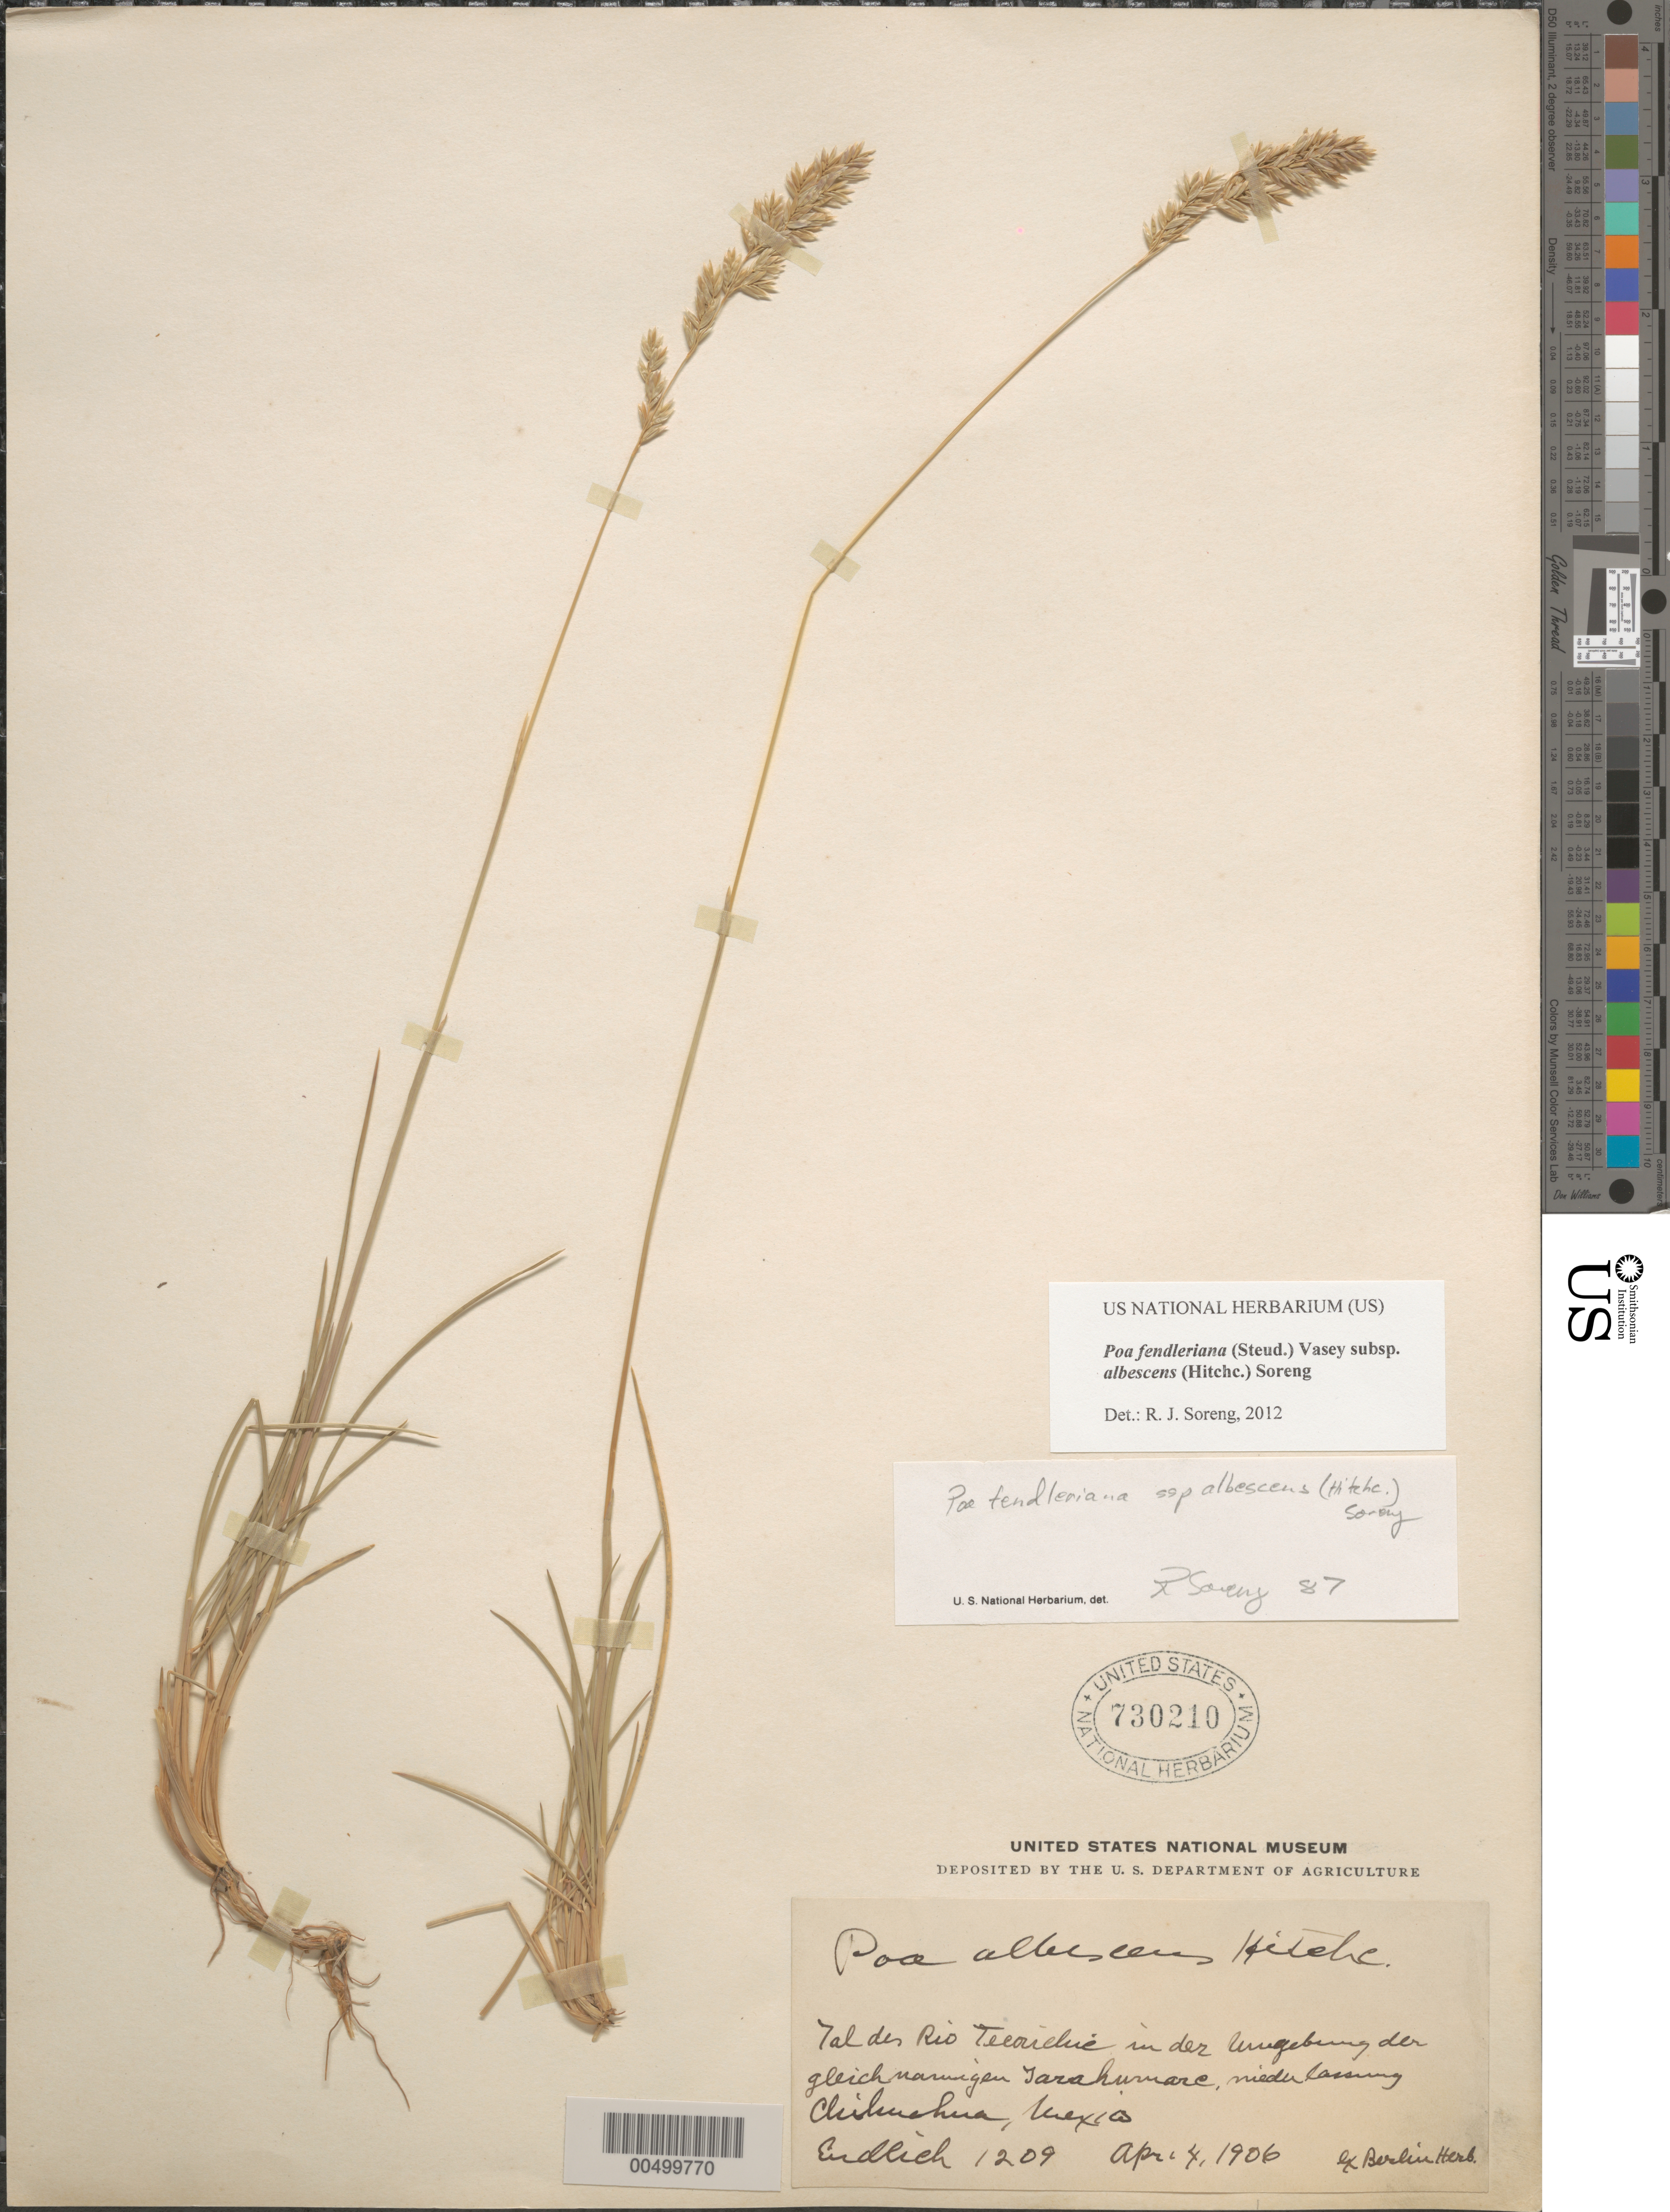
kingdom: Plantae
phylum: Tracheophyta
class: Liliopsida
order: Poales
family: Poaceae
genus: Poa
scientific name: Poa fendleriana subsp. albescens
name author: (Hitchc.) Soreng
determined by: Grery, R.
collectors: S. F. L. Endlicher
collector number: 1209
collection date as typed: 4 Apr 1906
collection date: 1906-04-04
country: Mexico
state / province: Chihuahua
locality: Tal des Rio Tecorichic, Tarahumare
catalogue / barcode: US 730210